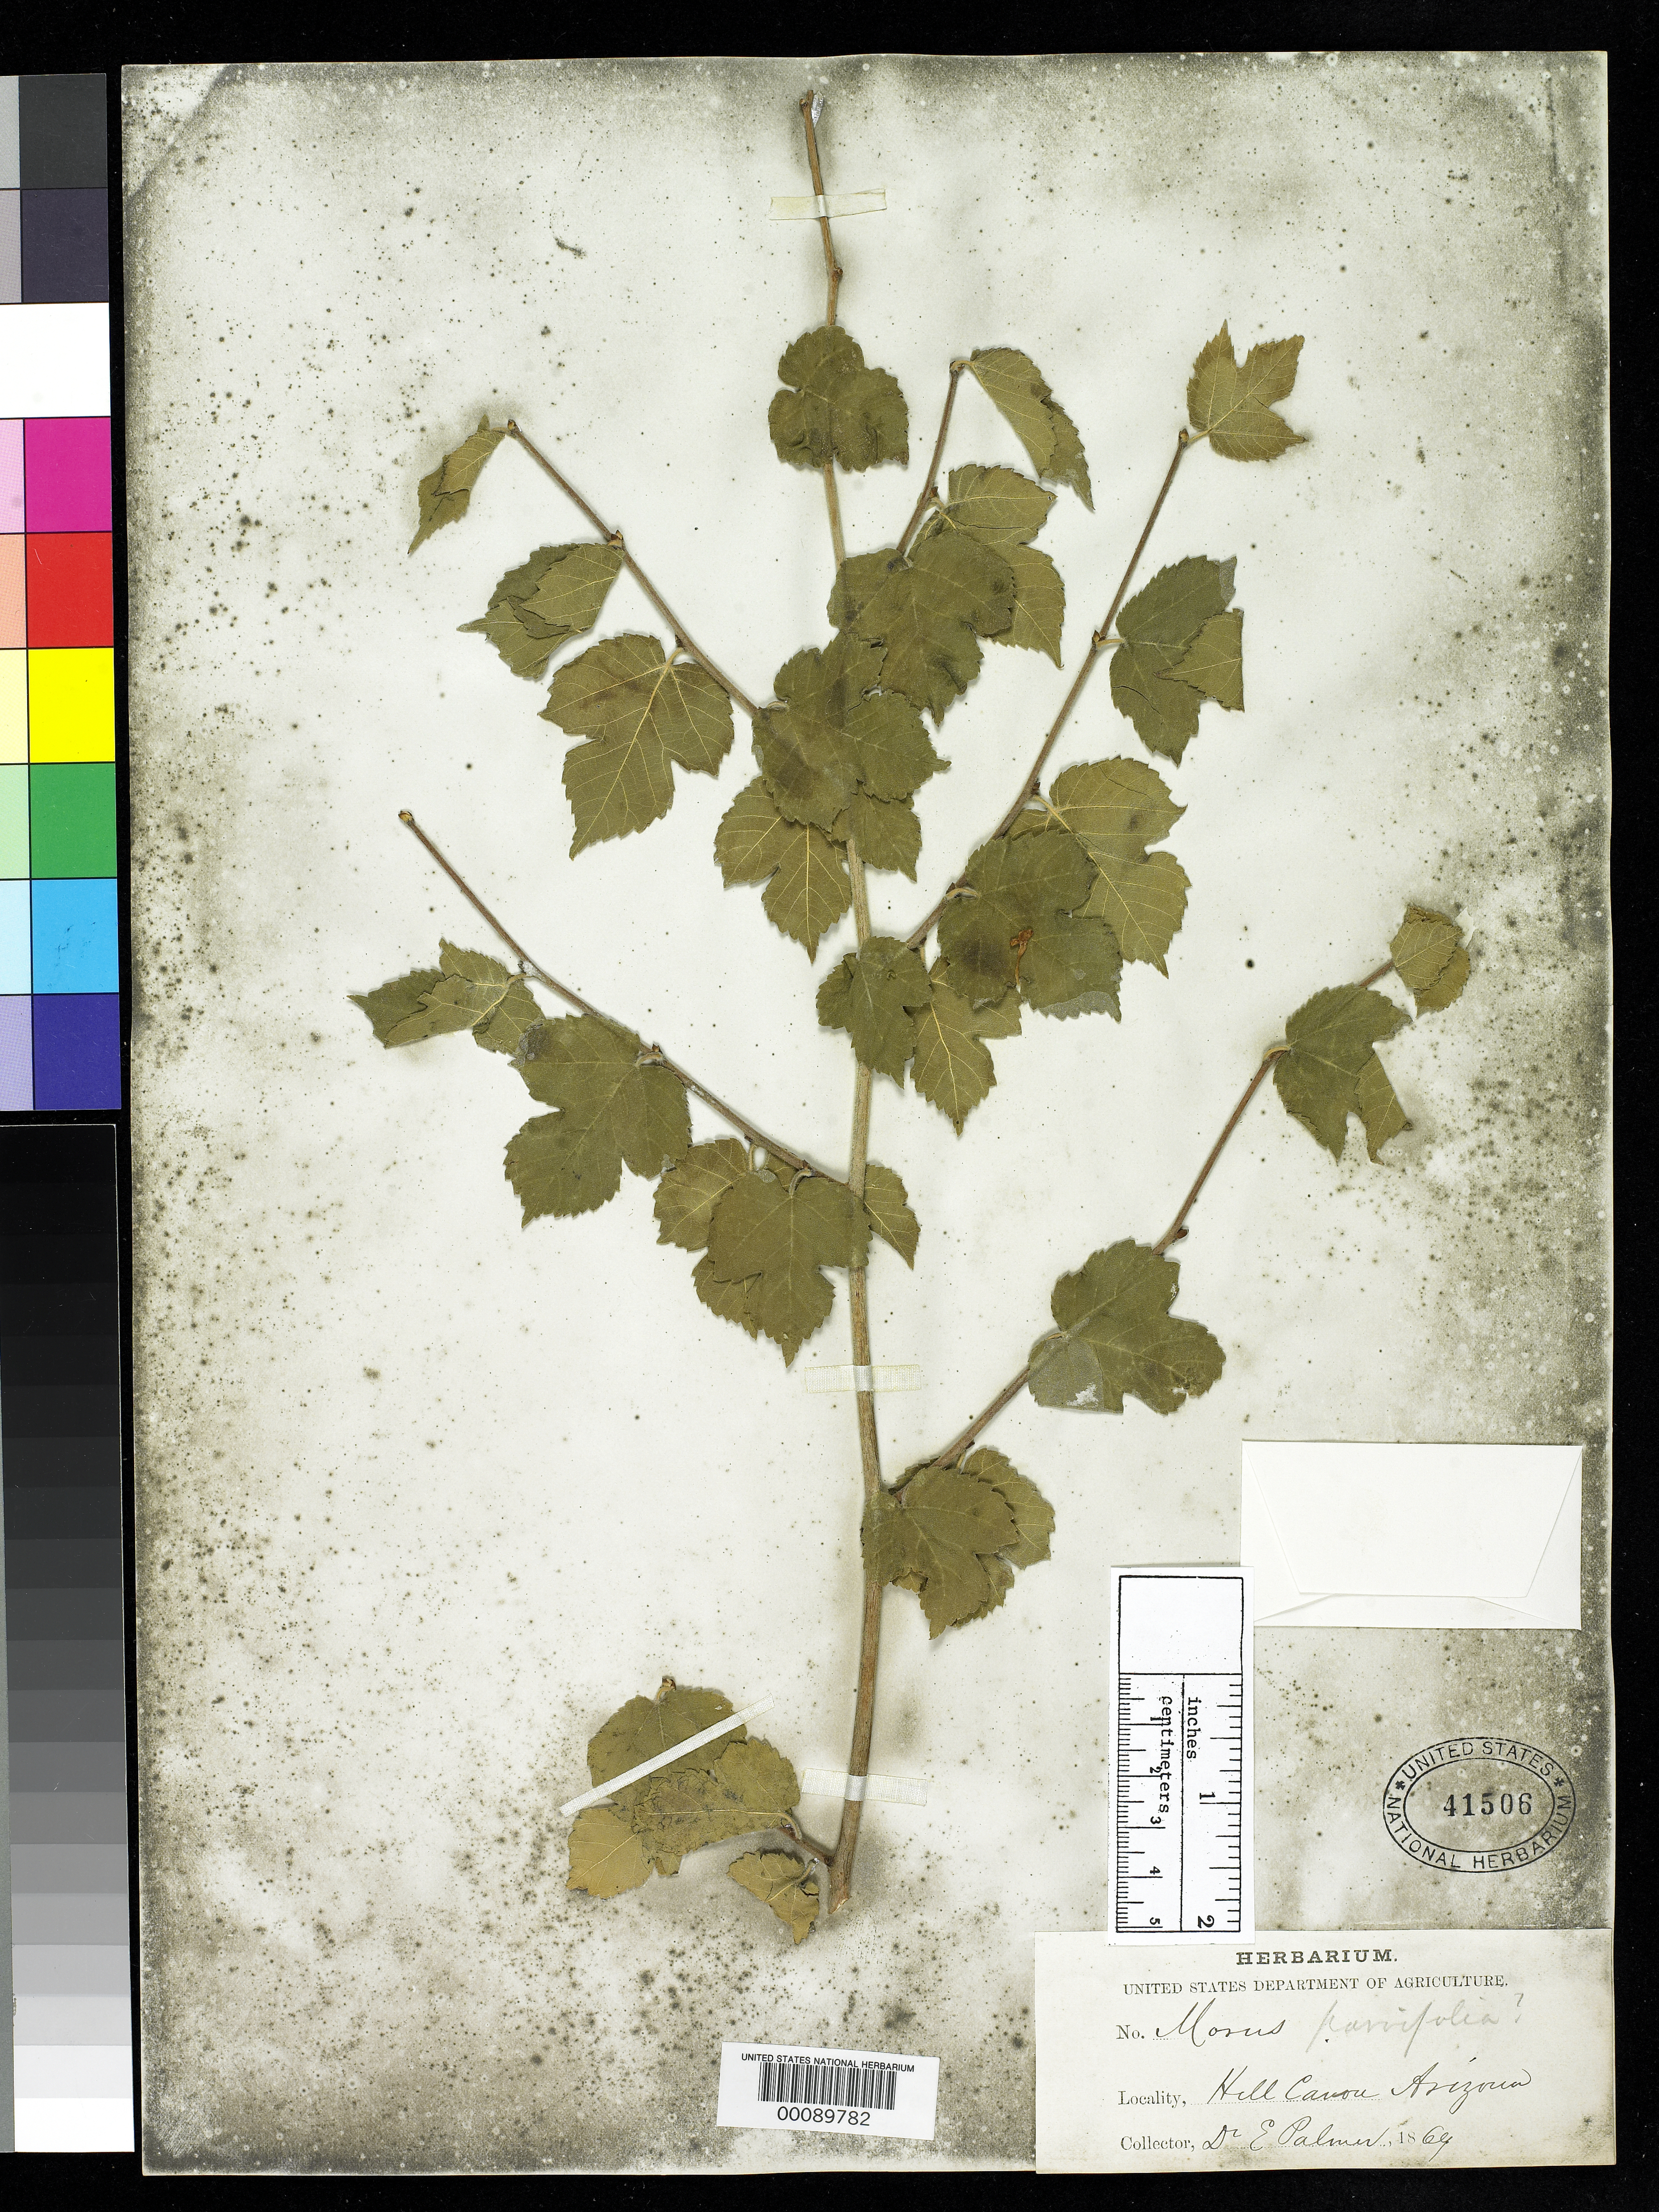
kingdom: Plantae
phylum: Tracheophyta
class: Magnoliopsida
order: Rosales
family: Moraceae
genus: Morus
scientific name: Morus grisea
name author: Greene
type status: Holotype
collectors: E. Palmer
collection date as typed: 1869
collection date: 1869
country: United States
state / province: Arizona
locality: Hell Canyon.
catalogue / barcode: US 41506